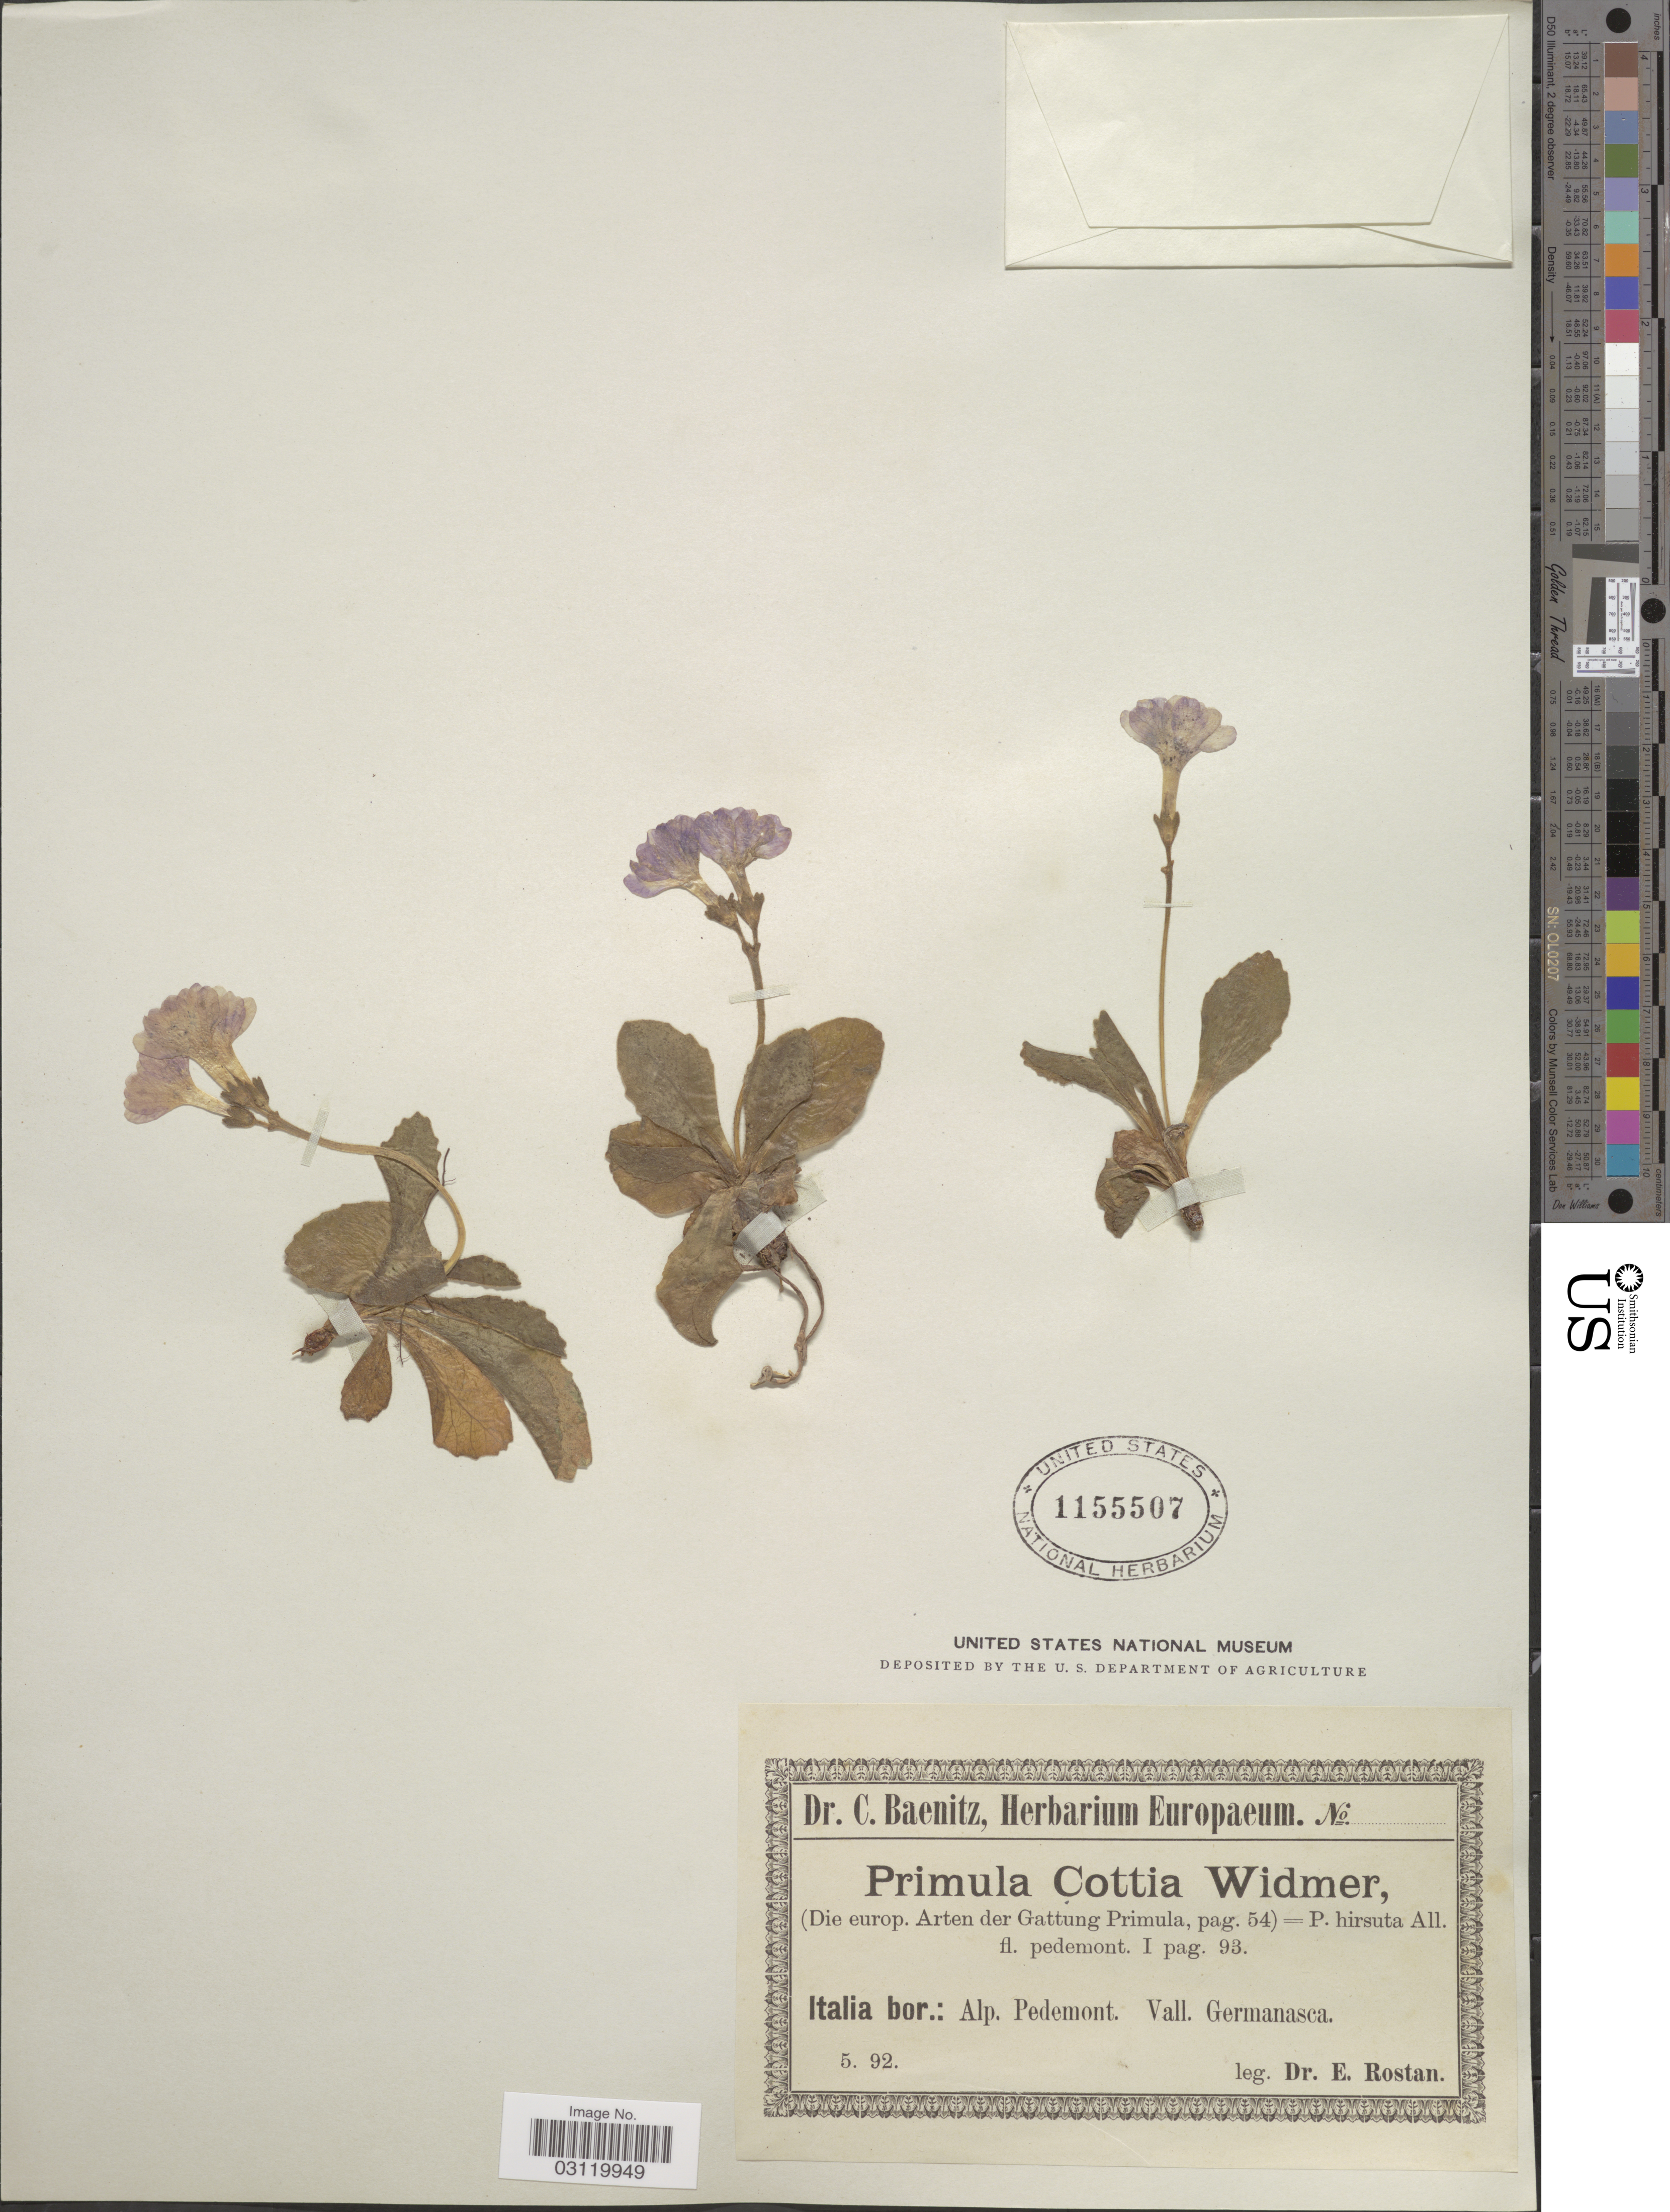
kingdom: Plantae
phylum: Tracheophyta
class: Magnoliopsida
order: Ericales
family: Primulaceae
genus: Primula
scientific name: Primula cottia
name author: Widmer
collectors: E. Rostan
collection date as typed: Transcribed d/m/y: /5/92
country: Italy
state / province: Piedmont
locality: Italia bor.: Alp. Pedemont. Vall. Germanasca.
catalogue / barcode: US 1155507